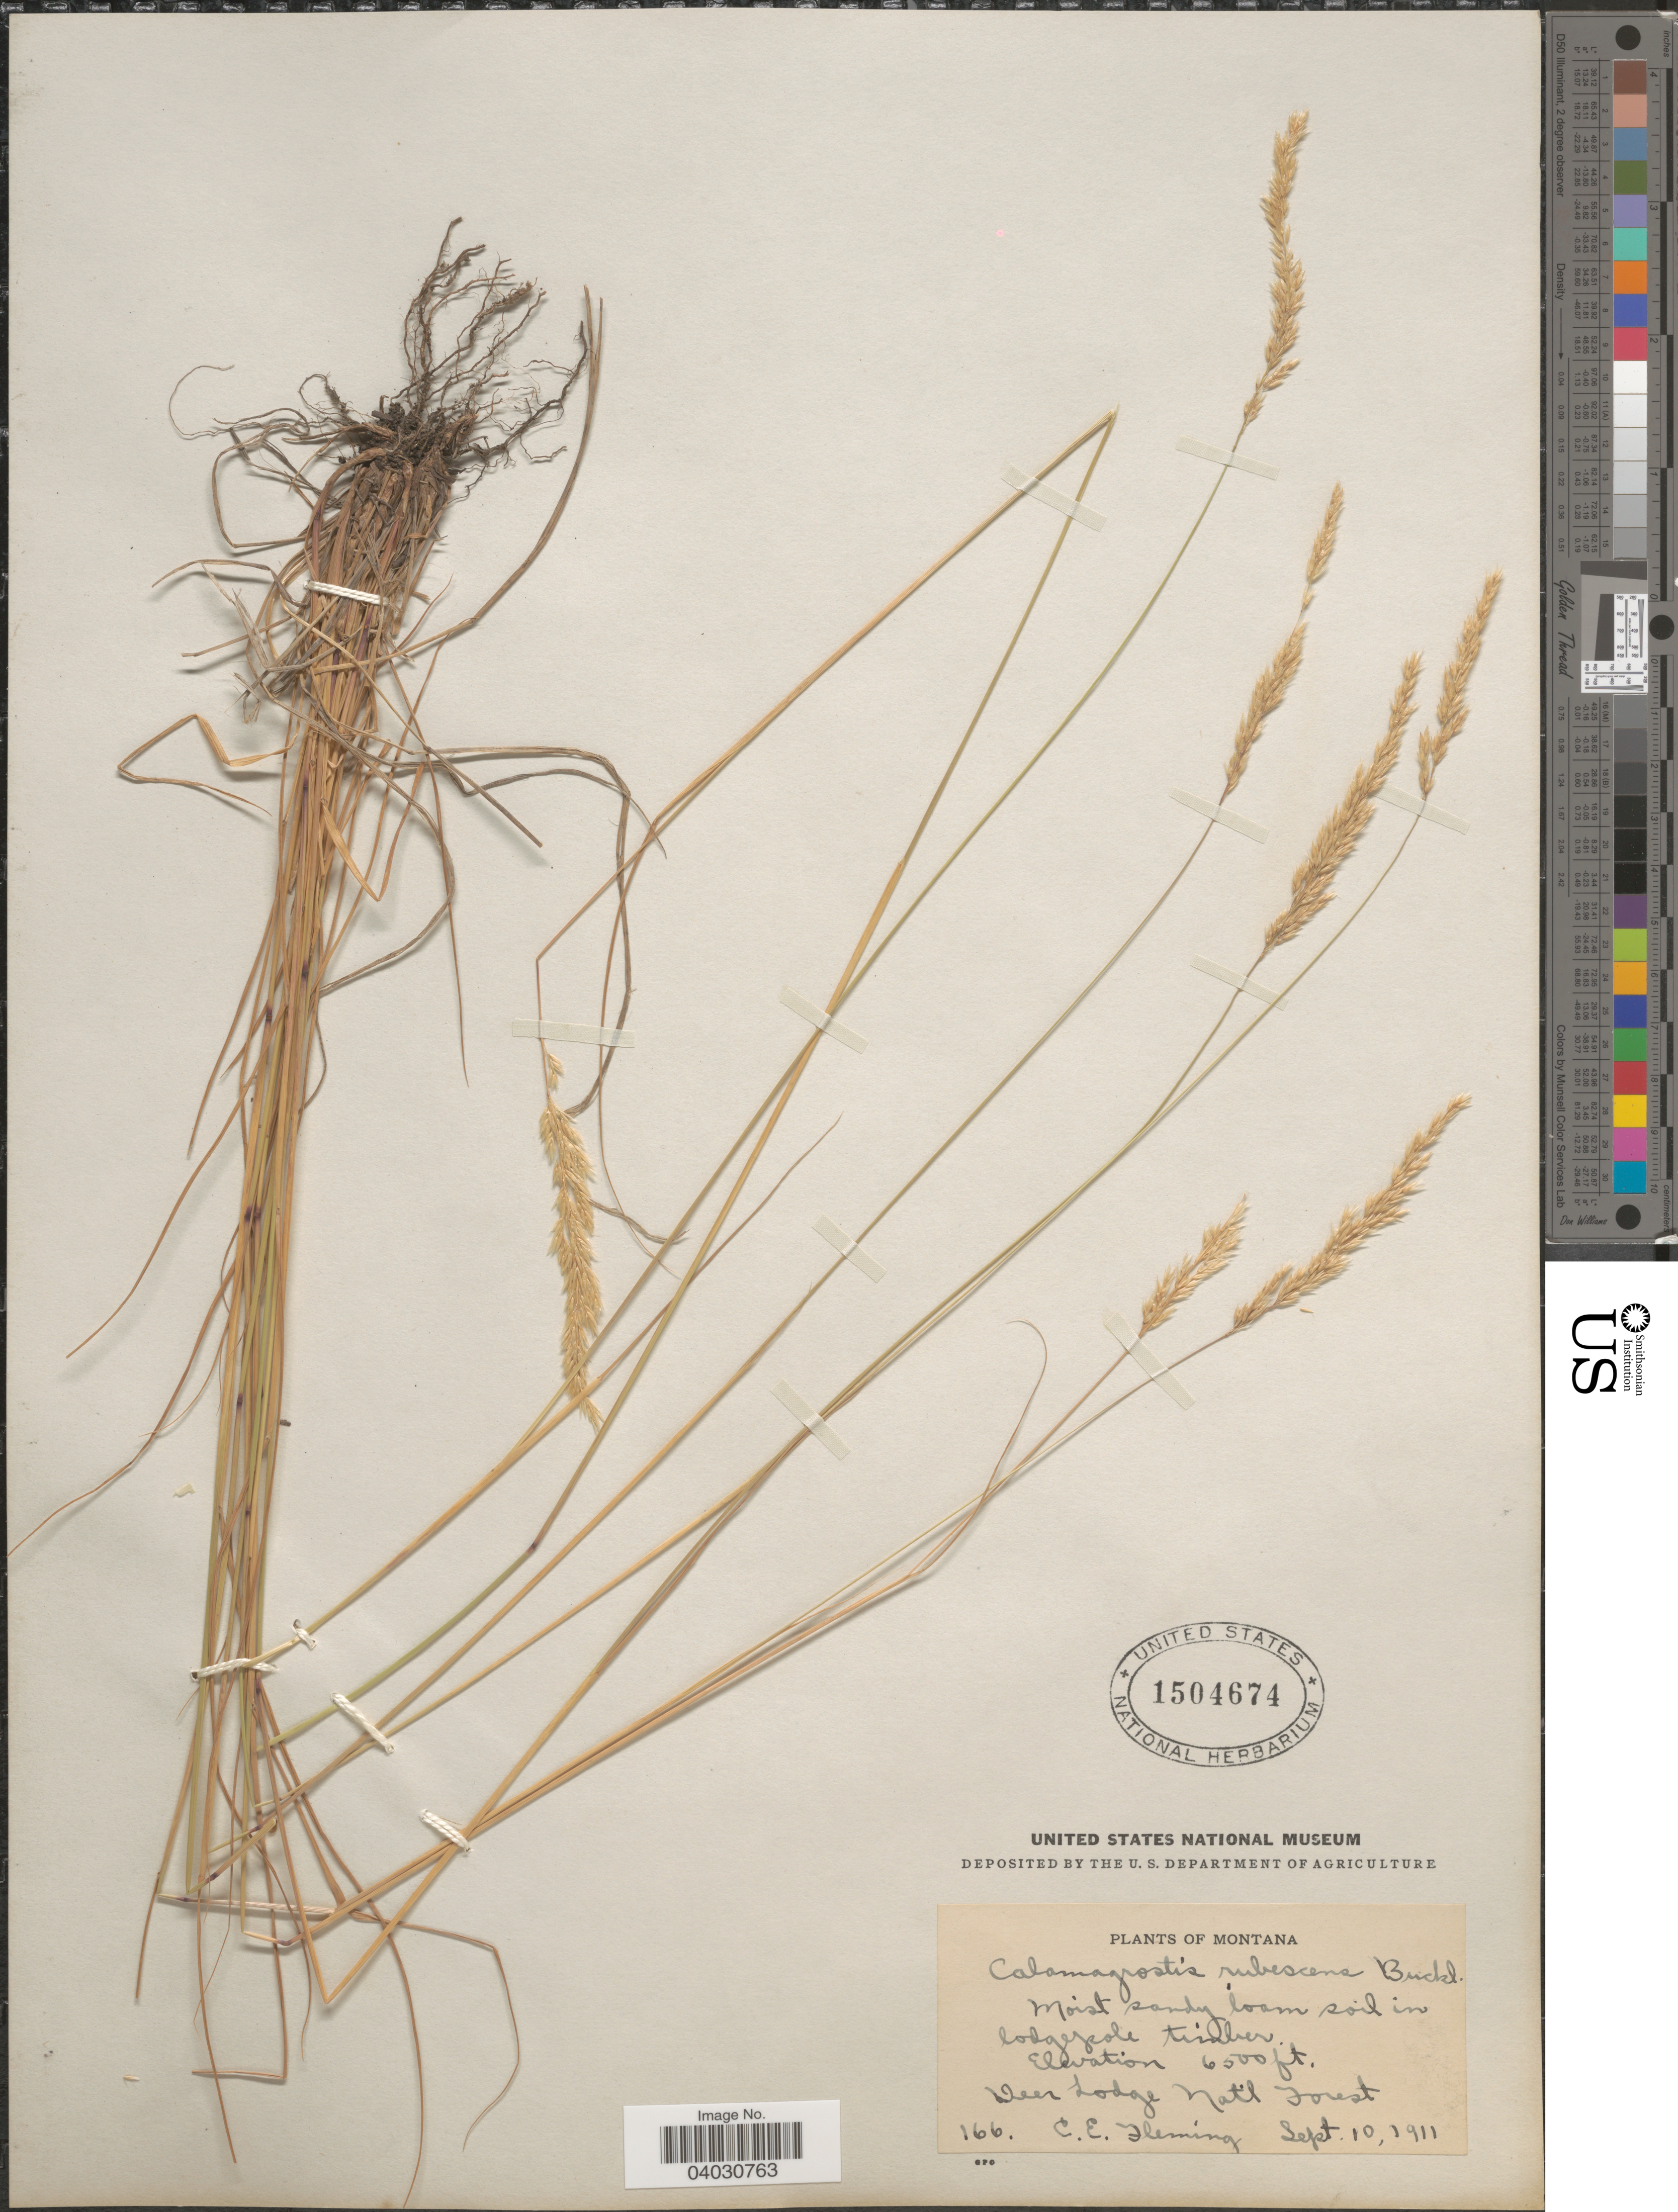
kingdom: Plantae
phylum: Tracheophyta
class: Liliopsida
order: Poales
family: Poaceae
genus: Calamagrostis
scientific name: Calamagrostis rubescens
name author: Buckley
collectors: C. Fleming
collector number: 166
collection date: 1911-09-10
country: United States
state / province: Montana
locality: Deer Lodge Nat'l Forest.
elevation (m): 1981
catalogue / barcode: US 1504674